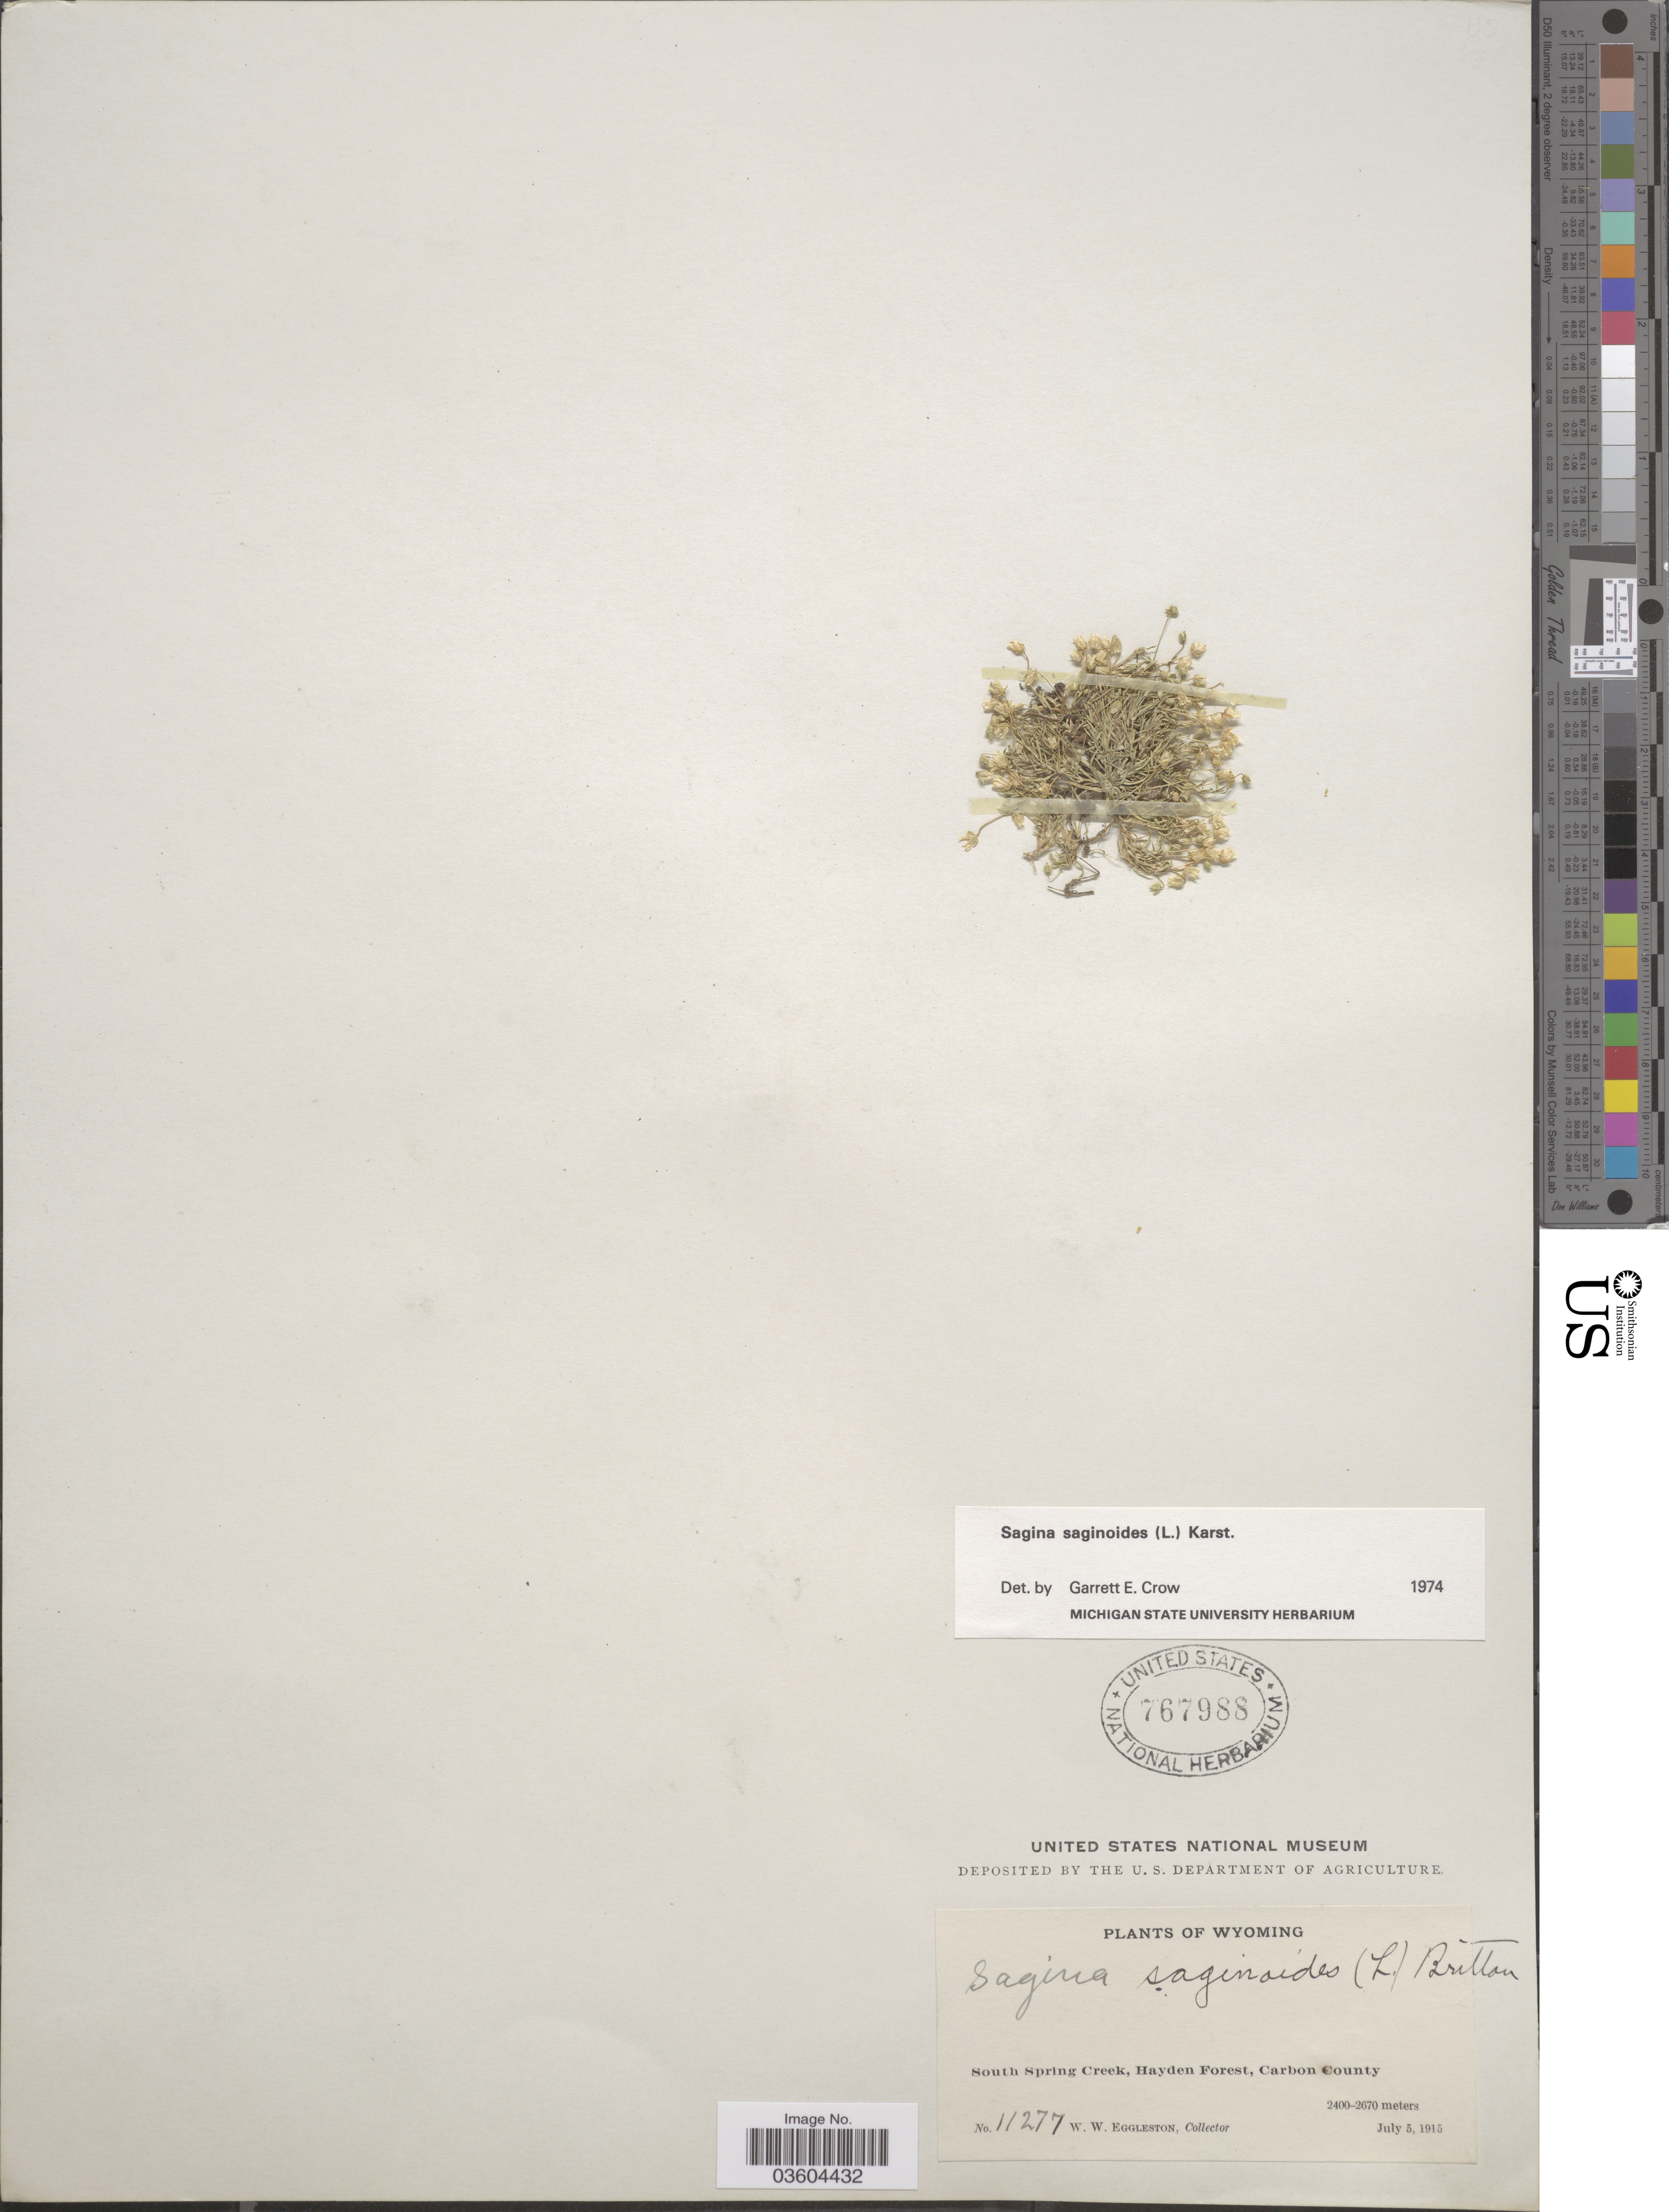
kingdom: Plantae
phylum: Tracheophyta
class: Magnoliopsida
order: Caryophyllales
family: Caryophyllaceae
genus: Sagina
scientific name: Sagina saginoides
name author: (L.) H. Karst.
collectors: W. W. Eggleston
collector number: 11277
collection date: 1915-07-05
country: United States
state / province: Wyoming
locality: South Spring Creek, Hayden Forest, Carbon County.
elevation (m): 2400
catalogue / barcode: US 767988